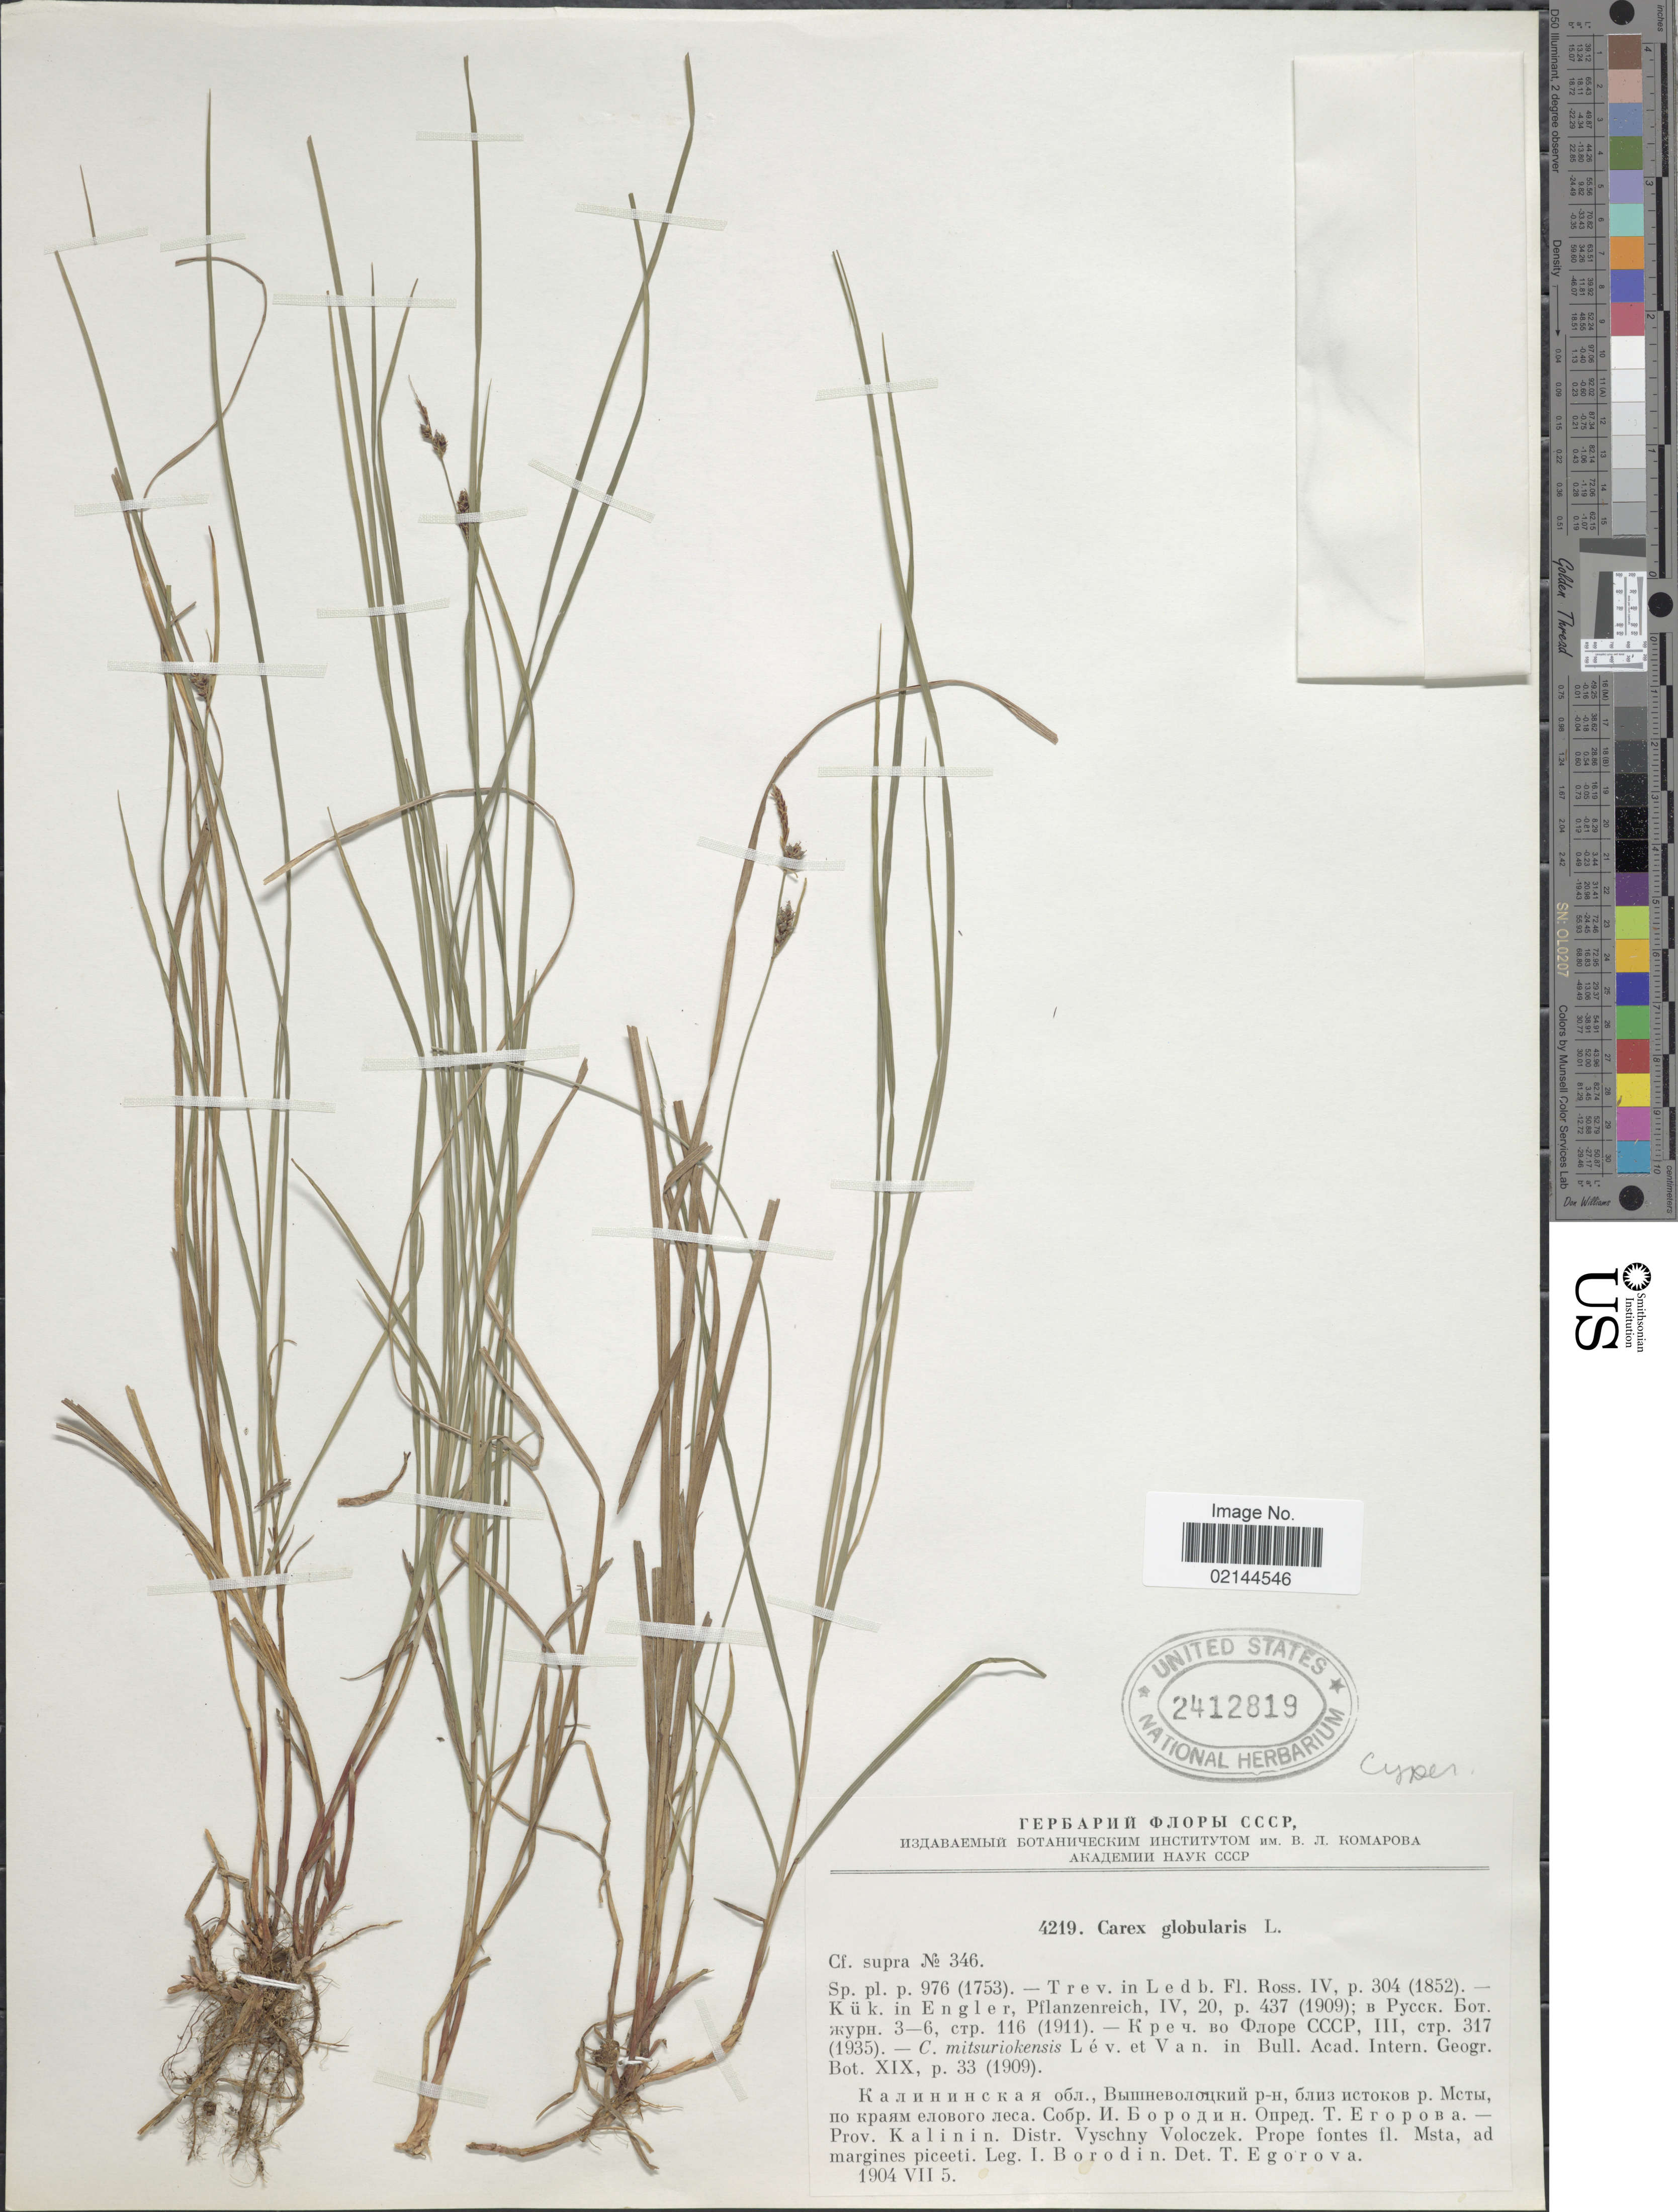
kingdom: Plantae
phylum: Tracheophyta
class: Liliopsida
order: Poales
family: Cyperaceae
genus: Carex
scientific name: Carex globularis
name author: L.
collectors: I. Borodin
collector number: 4219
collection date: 1904-07-05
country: Russian Federation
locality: Prov. Kalinin. Distr. Vyschny Voloczek. Prope fontes fl. Msta, ad margines piceeti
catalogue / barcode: US 2412819